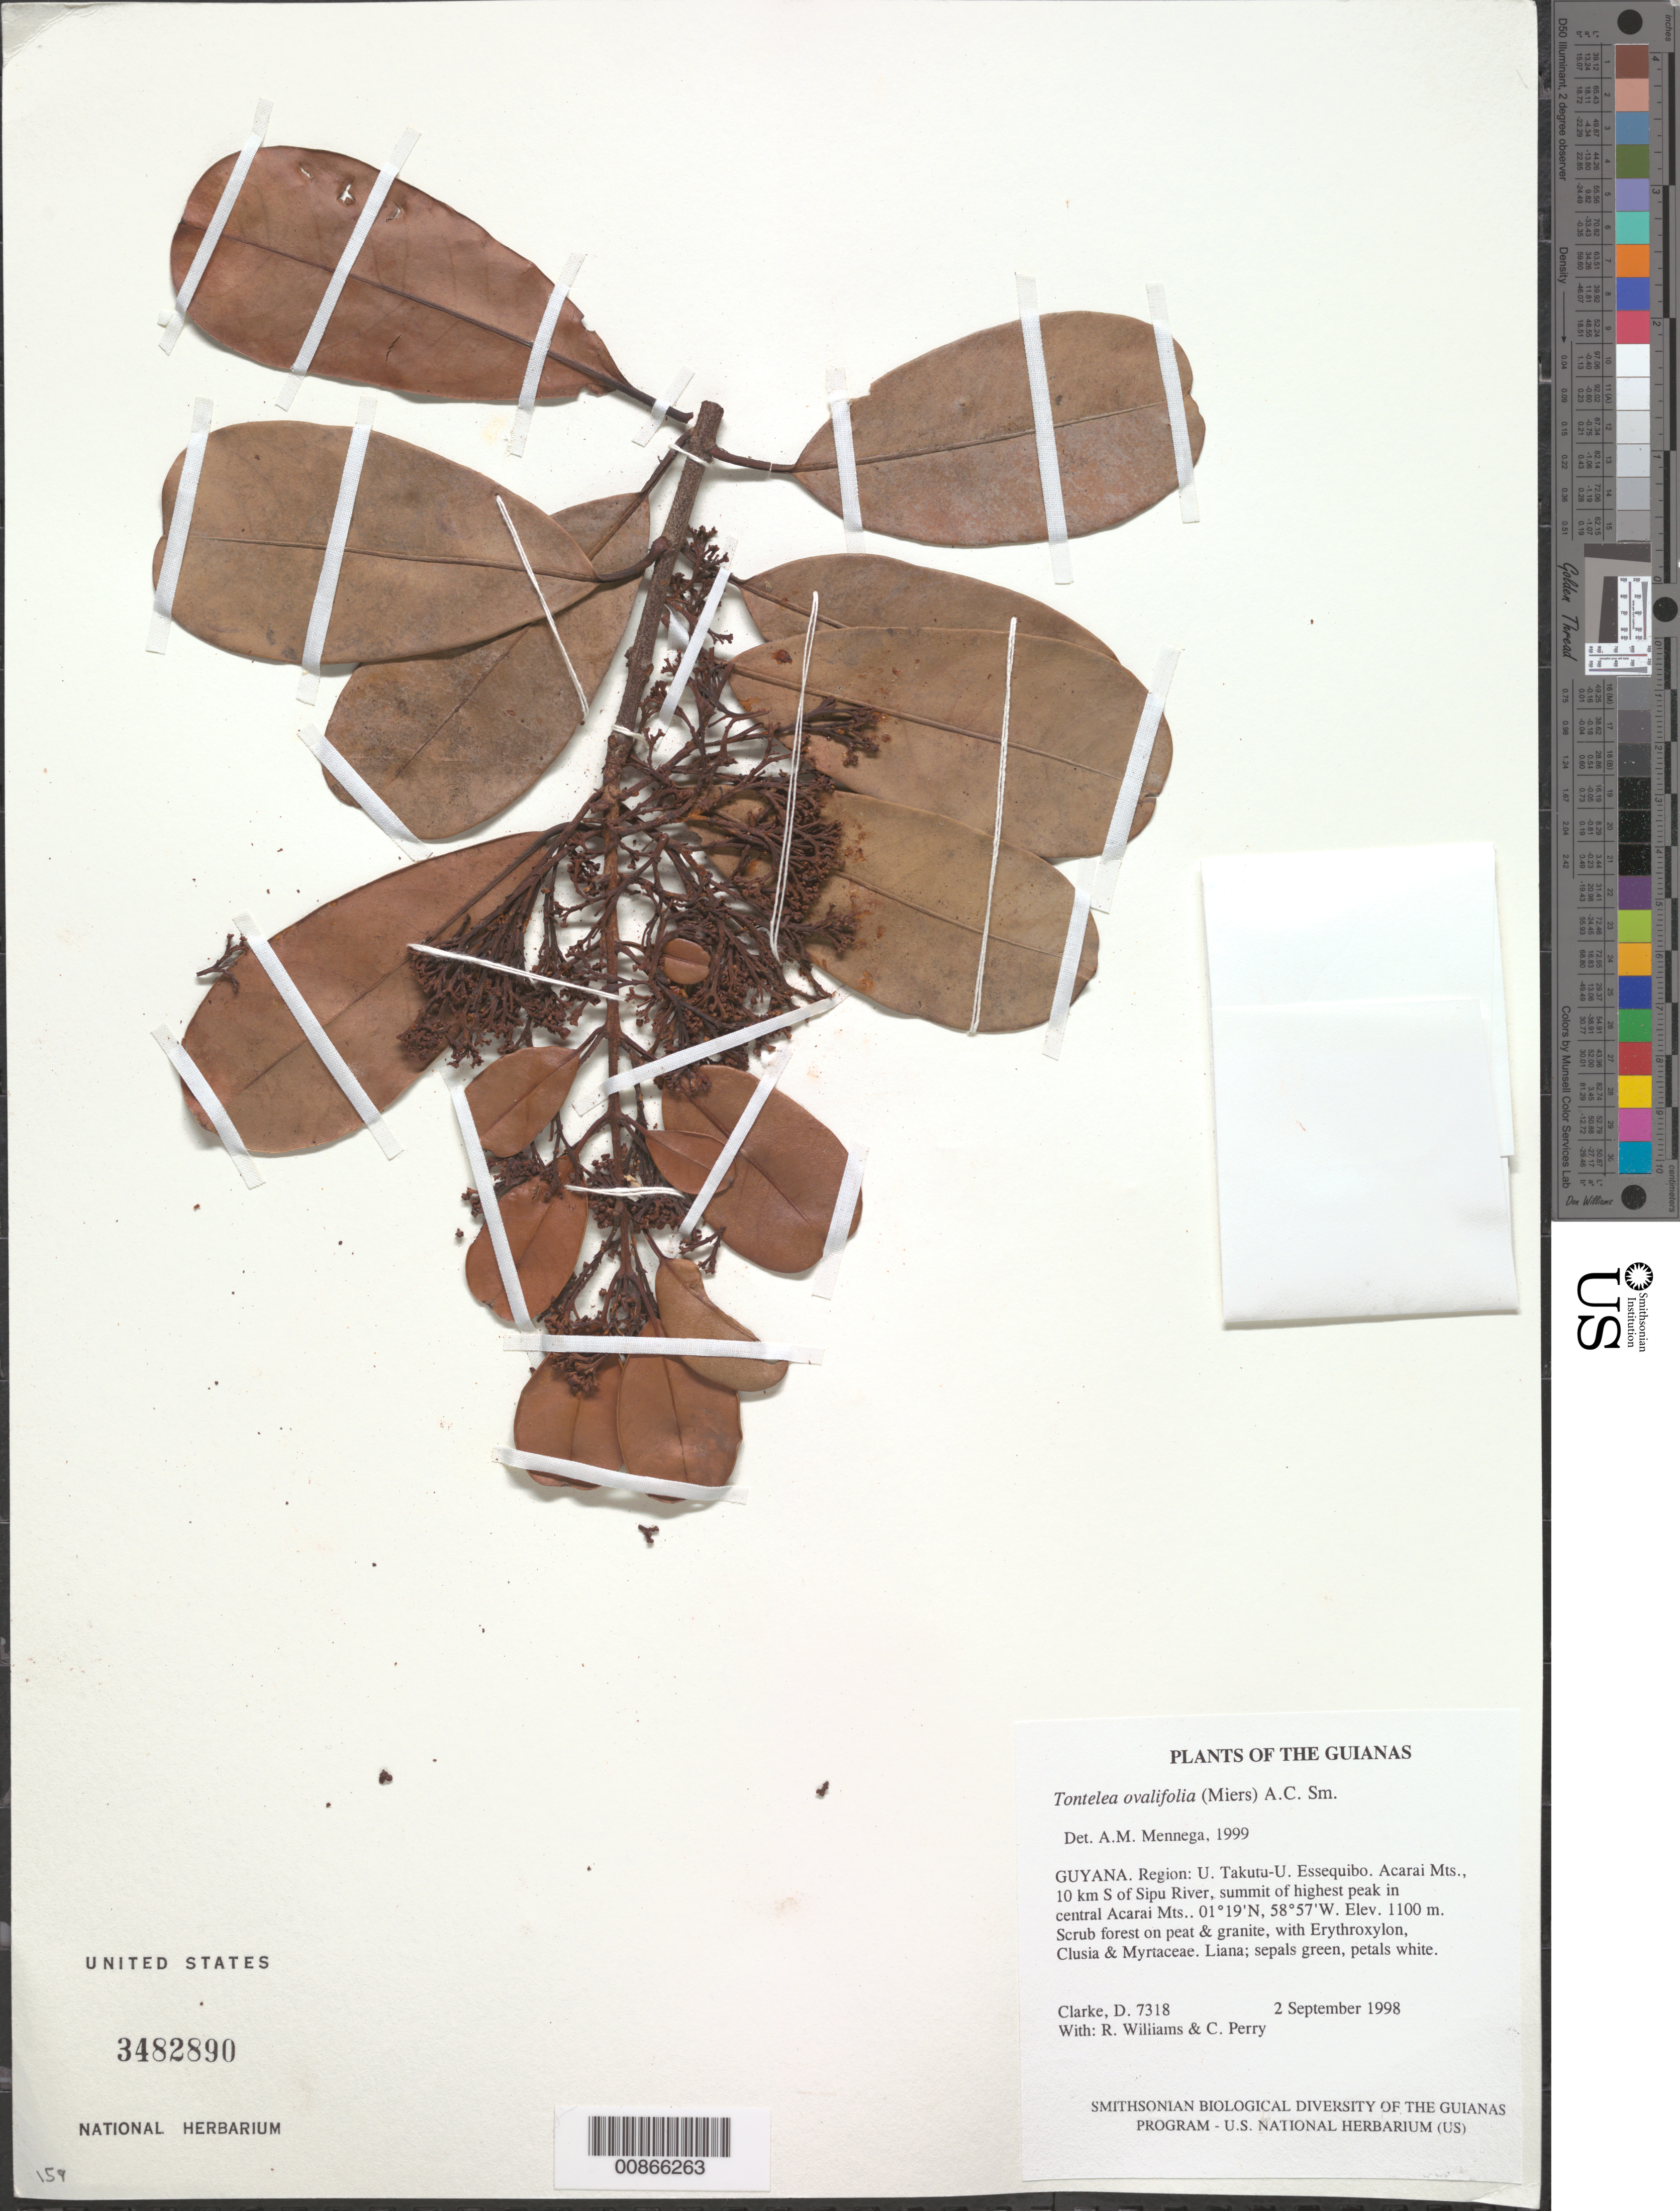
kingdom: Plantae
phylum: Tracheophyta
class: Magnoliopsida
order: Celastrales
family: Celastraceae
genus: Tontelea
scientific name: Tontelea ovalifolia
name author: (Miers) A.C. Sm.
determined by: Mennega, A. M. W.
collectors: H. D. Clarke, R. Williams & C. Perry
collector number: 7318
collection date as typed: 2 September 1998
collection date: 1998-09-02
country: Guyana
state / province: U. Takutu-U. Essequibo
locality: Acarai Mts., 10 km S. of Sipu River, summit of highest peak in central Acarai Mts.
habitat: Scrub forest on peat & granite, with Erythroxylum, Clusia & Myrtaceae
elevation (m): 1100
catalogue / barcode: US 3482890